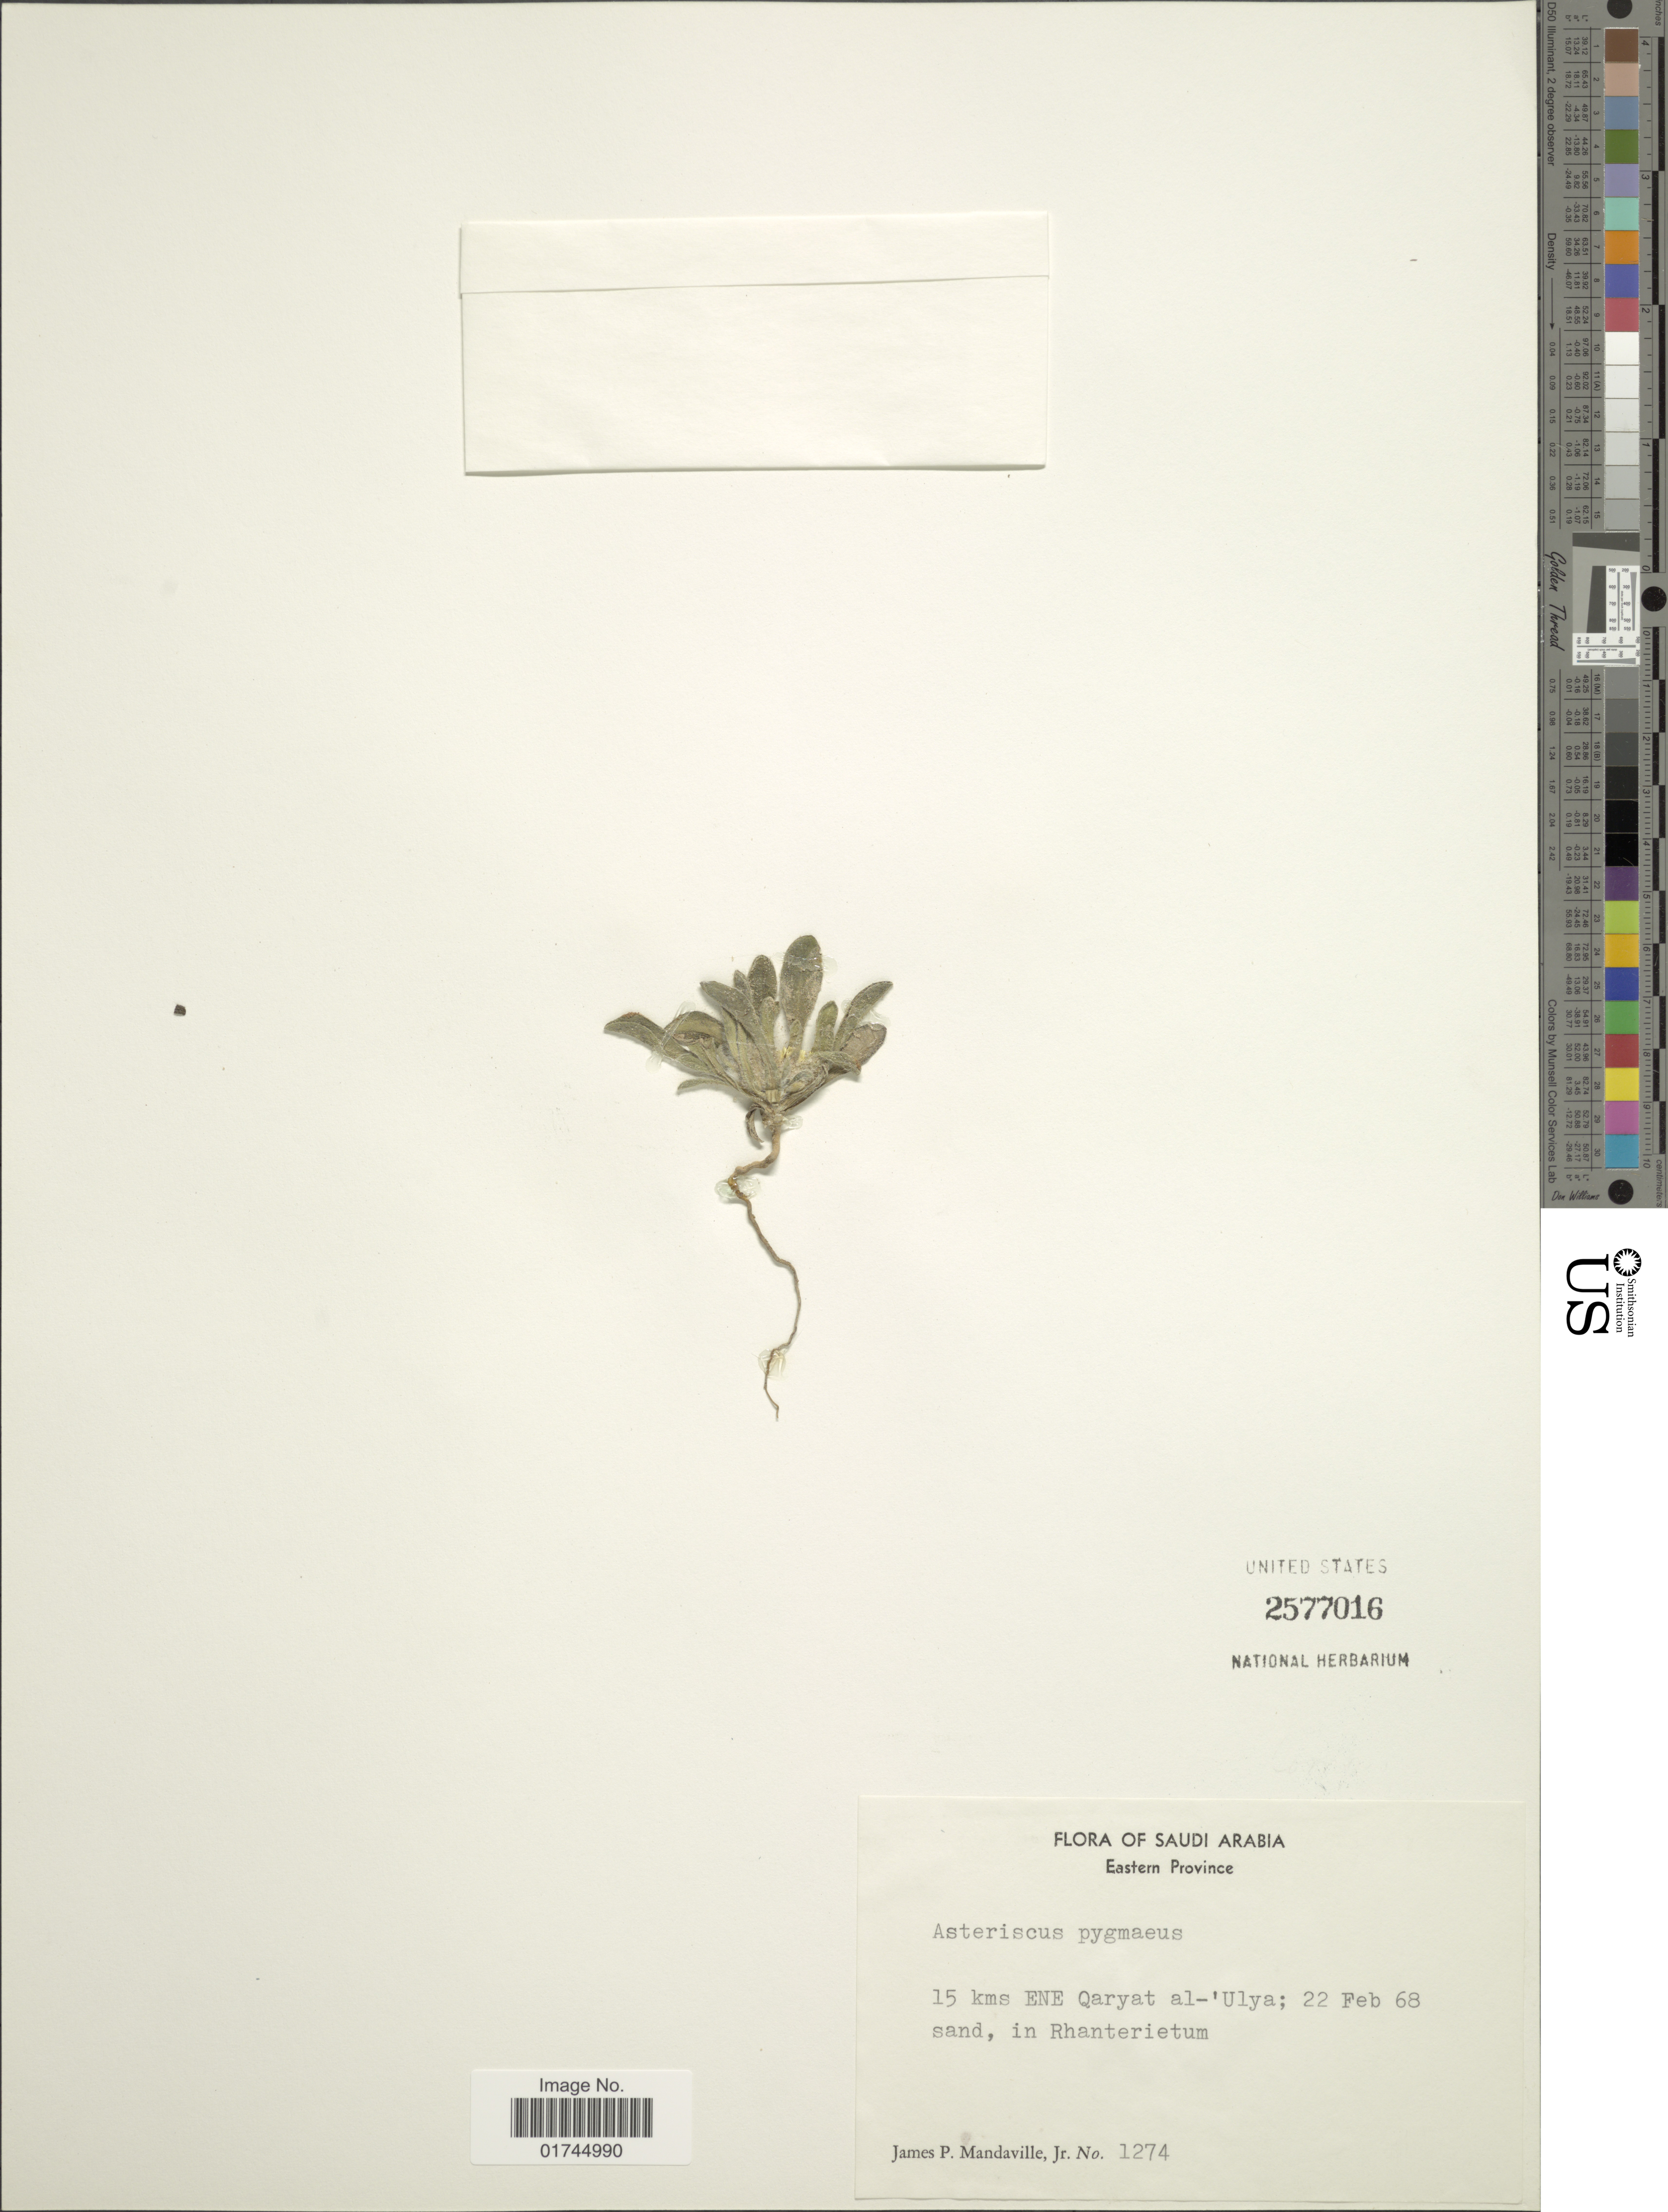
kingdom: Plantae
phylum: Tracheophyta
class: Magnoliopsida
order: Asterales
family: Asteraceae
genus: Asteriscus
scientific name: Asteriscus pygmaeus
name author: (DC.) Coss. & Durieu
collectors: J. Mandaville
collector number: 1274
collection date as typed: Transcribed d/m/y: 22/2/68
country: Saudi Arabia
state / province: Ash Sharqiyah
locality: Eastern Province, 15 kms ENE Qaryat al-Unlya.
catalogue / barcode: US 2577016